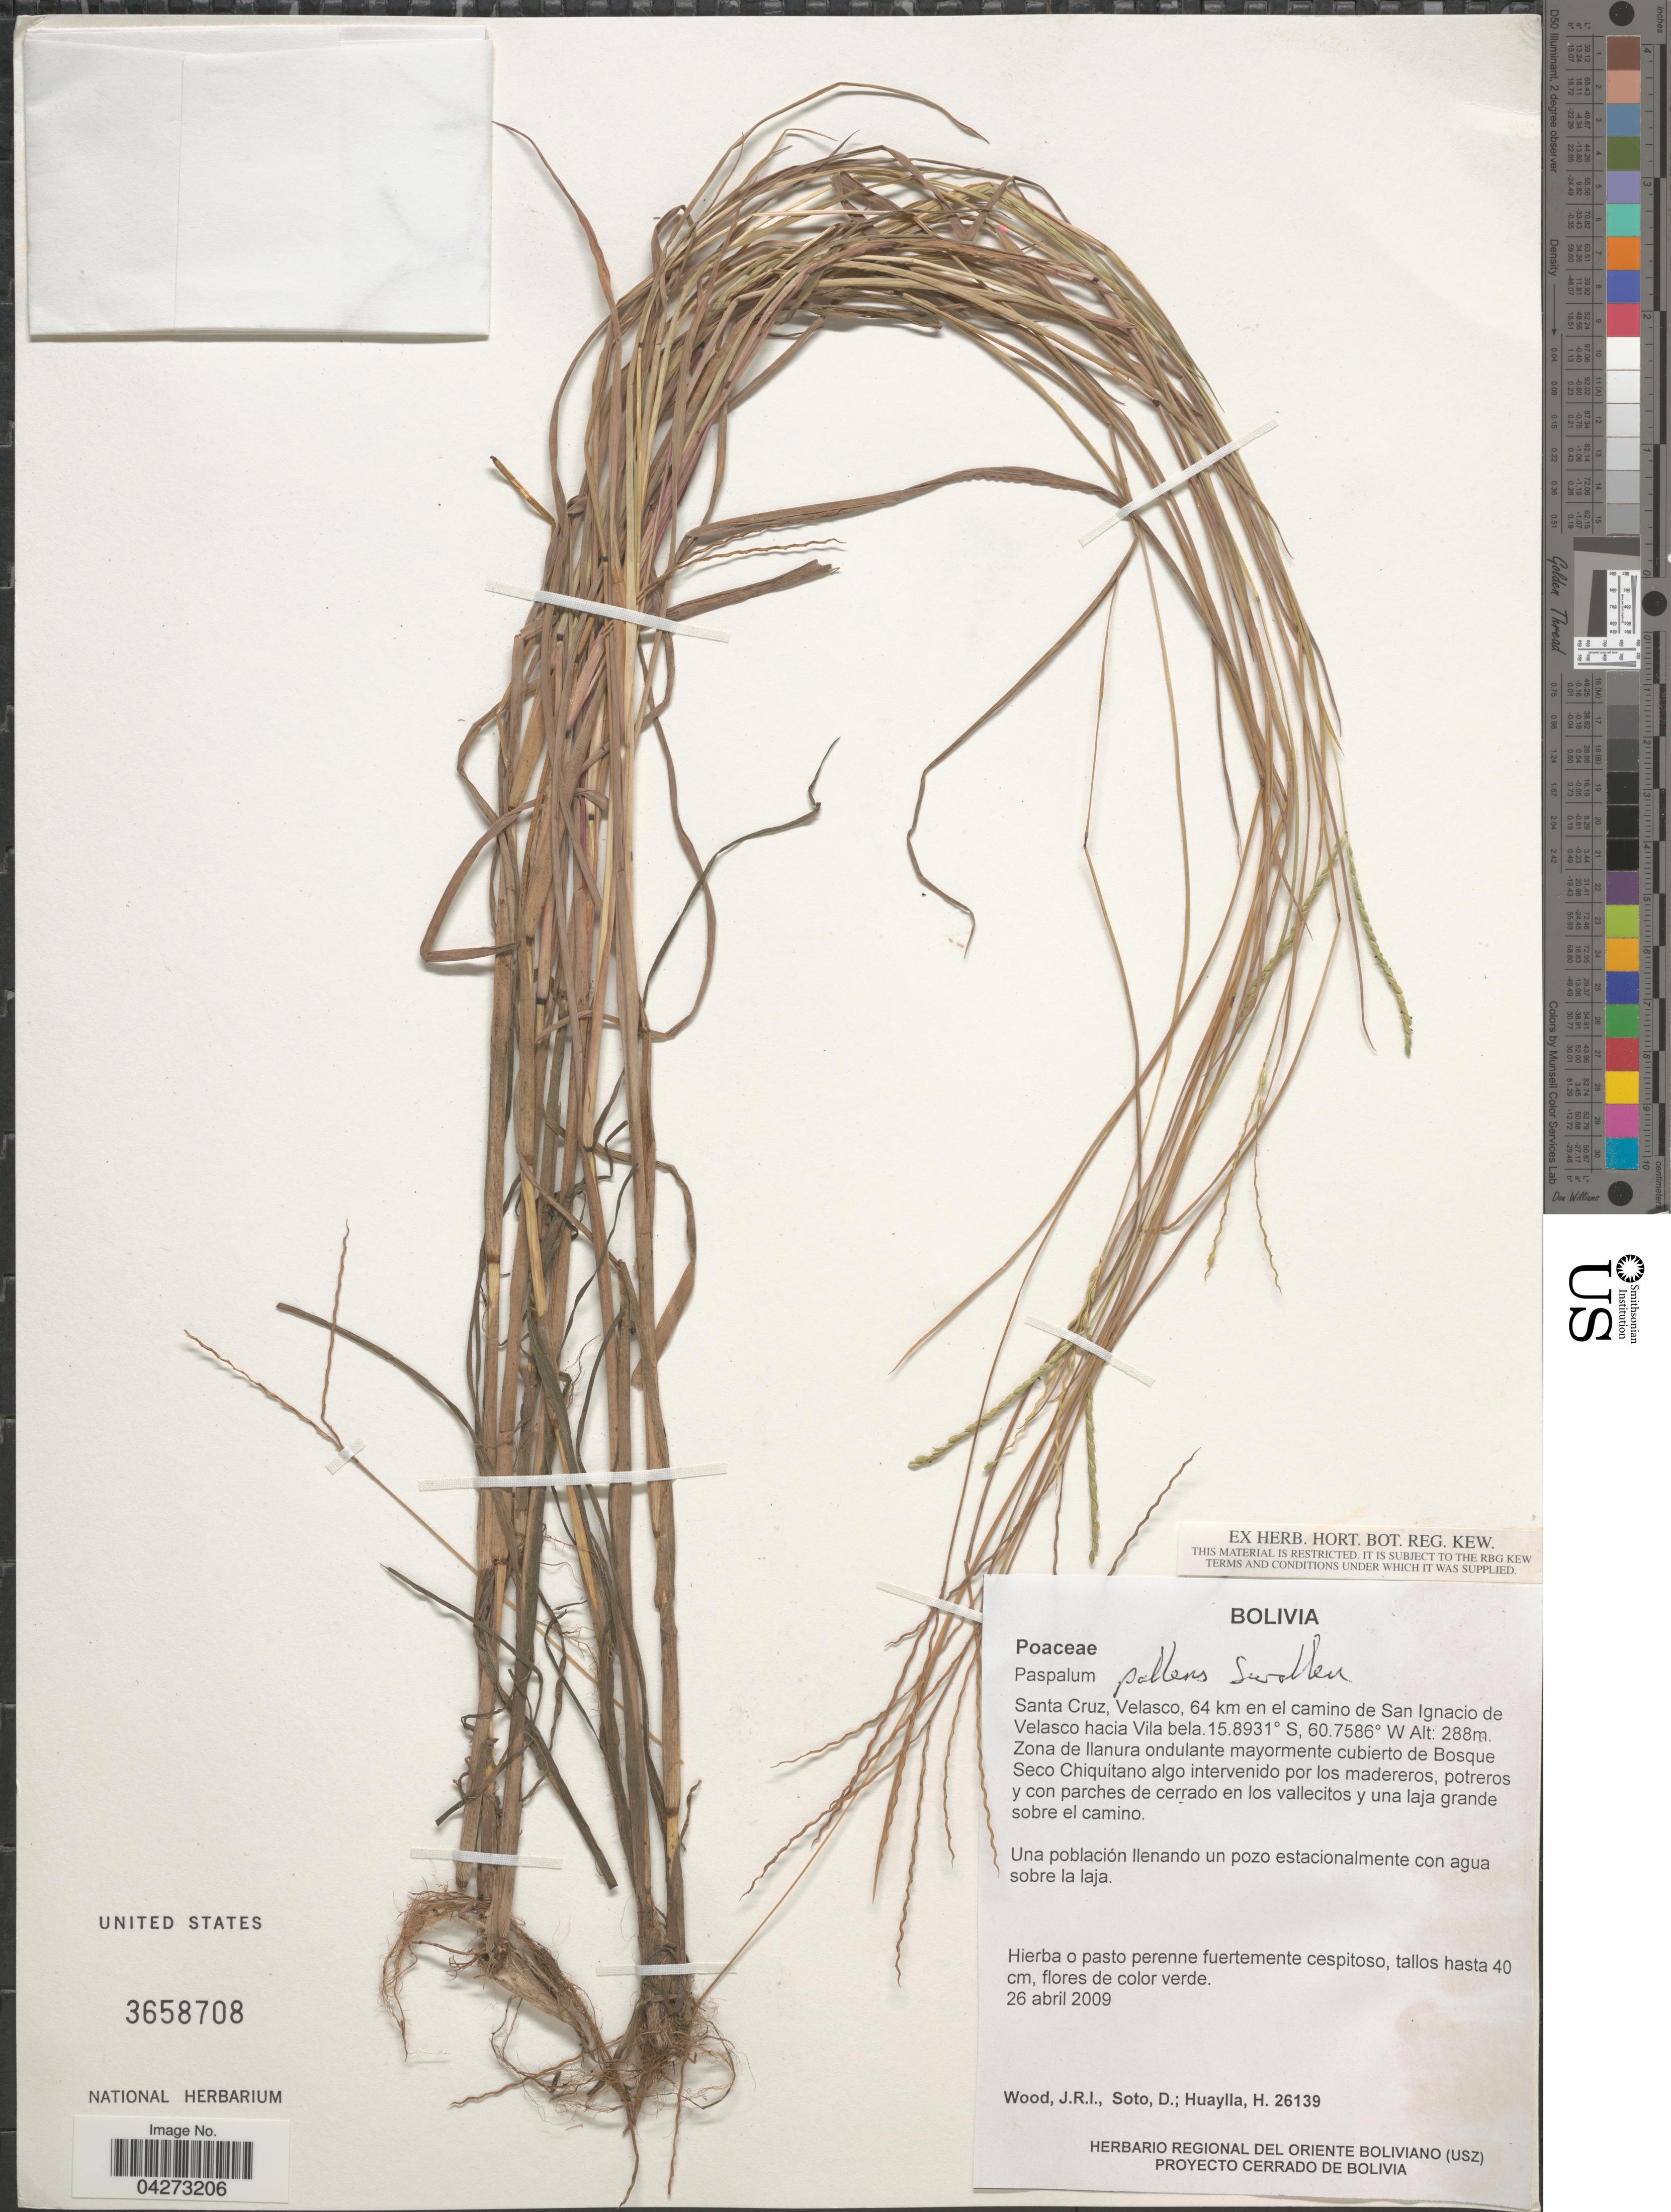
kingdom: Plantae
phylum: Tracheophyta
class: Liliopsida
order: Poales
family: Poaceae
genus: Paspalum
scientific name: Paspalum pallens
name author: Swallen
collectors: J. R. I. Wood, D. Soto & H. Huaylla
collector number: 26139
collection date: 2009-04-26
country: Bolivia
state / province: Santa Cruz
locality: Velasco, 64 km en el camino de San Ignacio de Velasco hacia Vila bela.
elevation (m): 288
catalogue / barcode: US 3658708